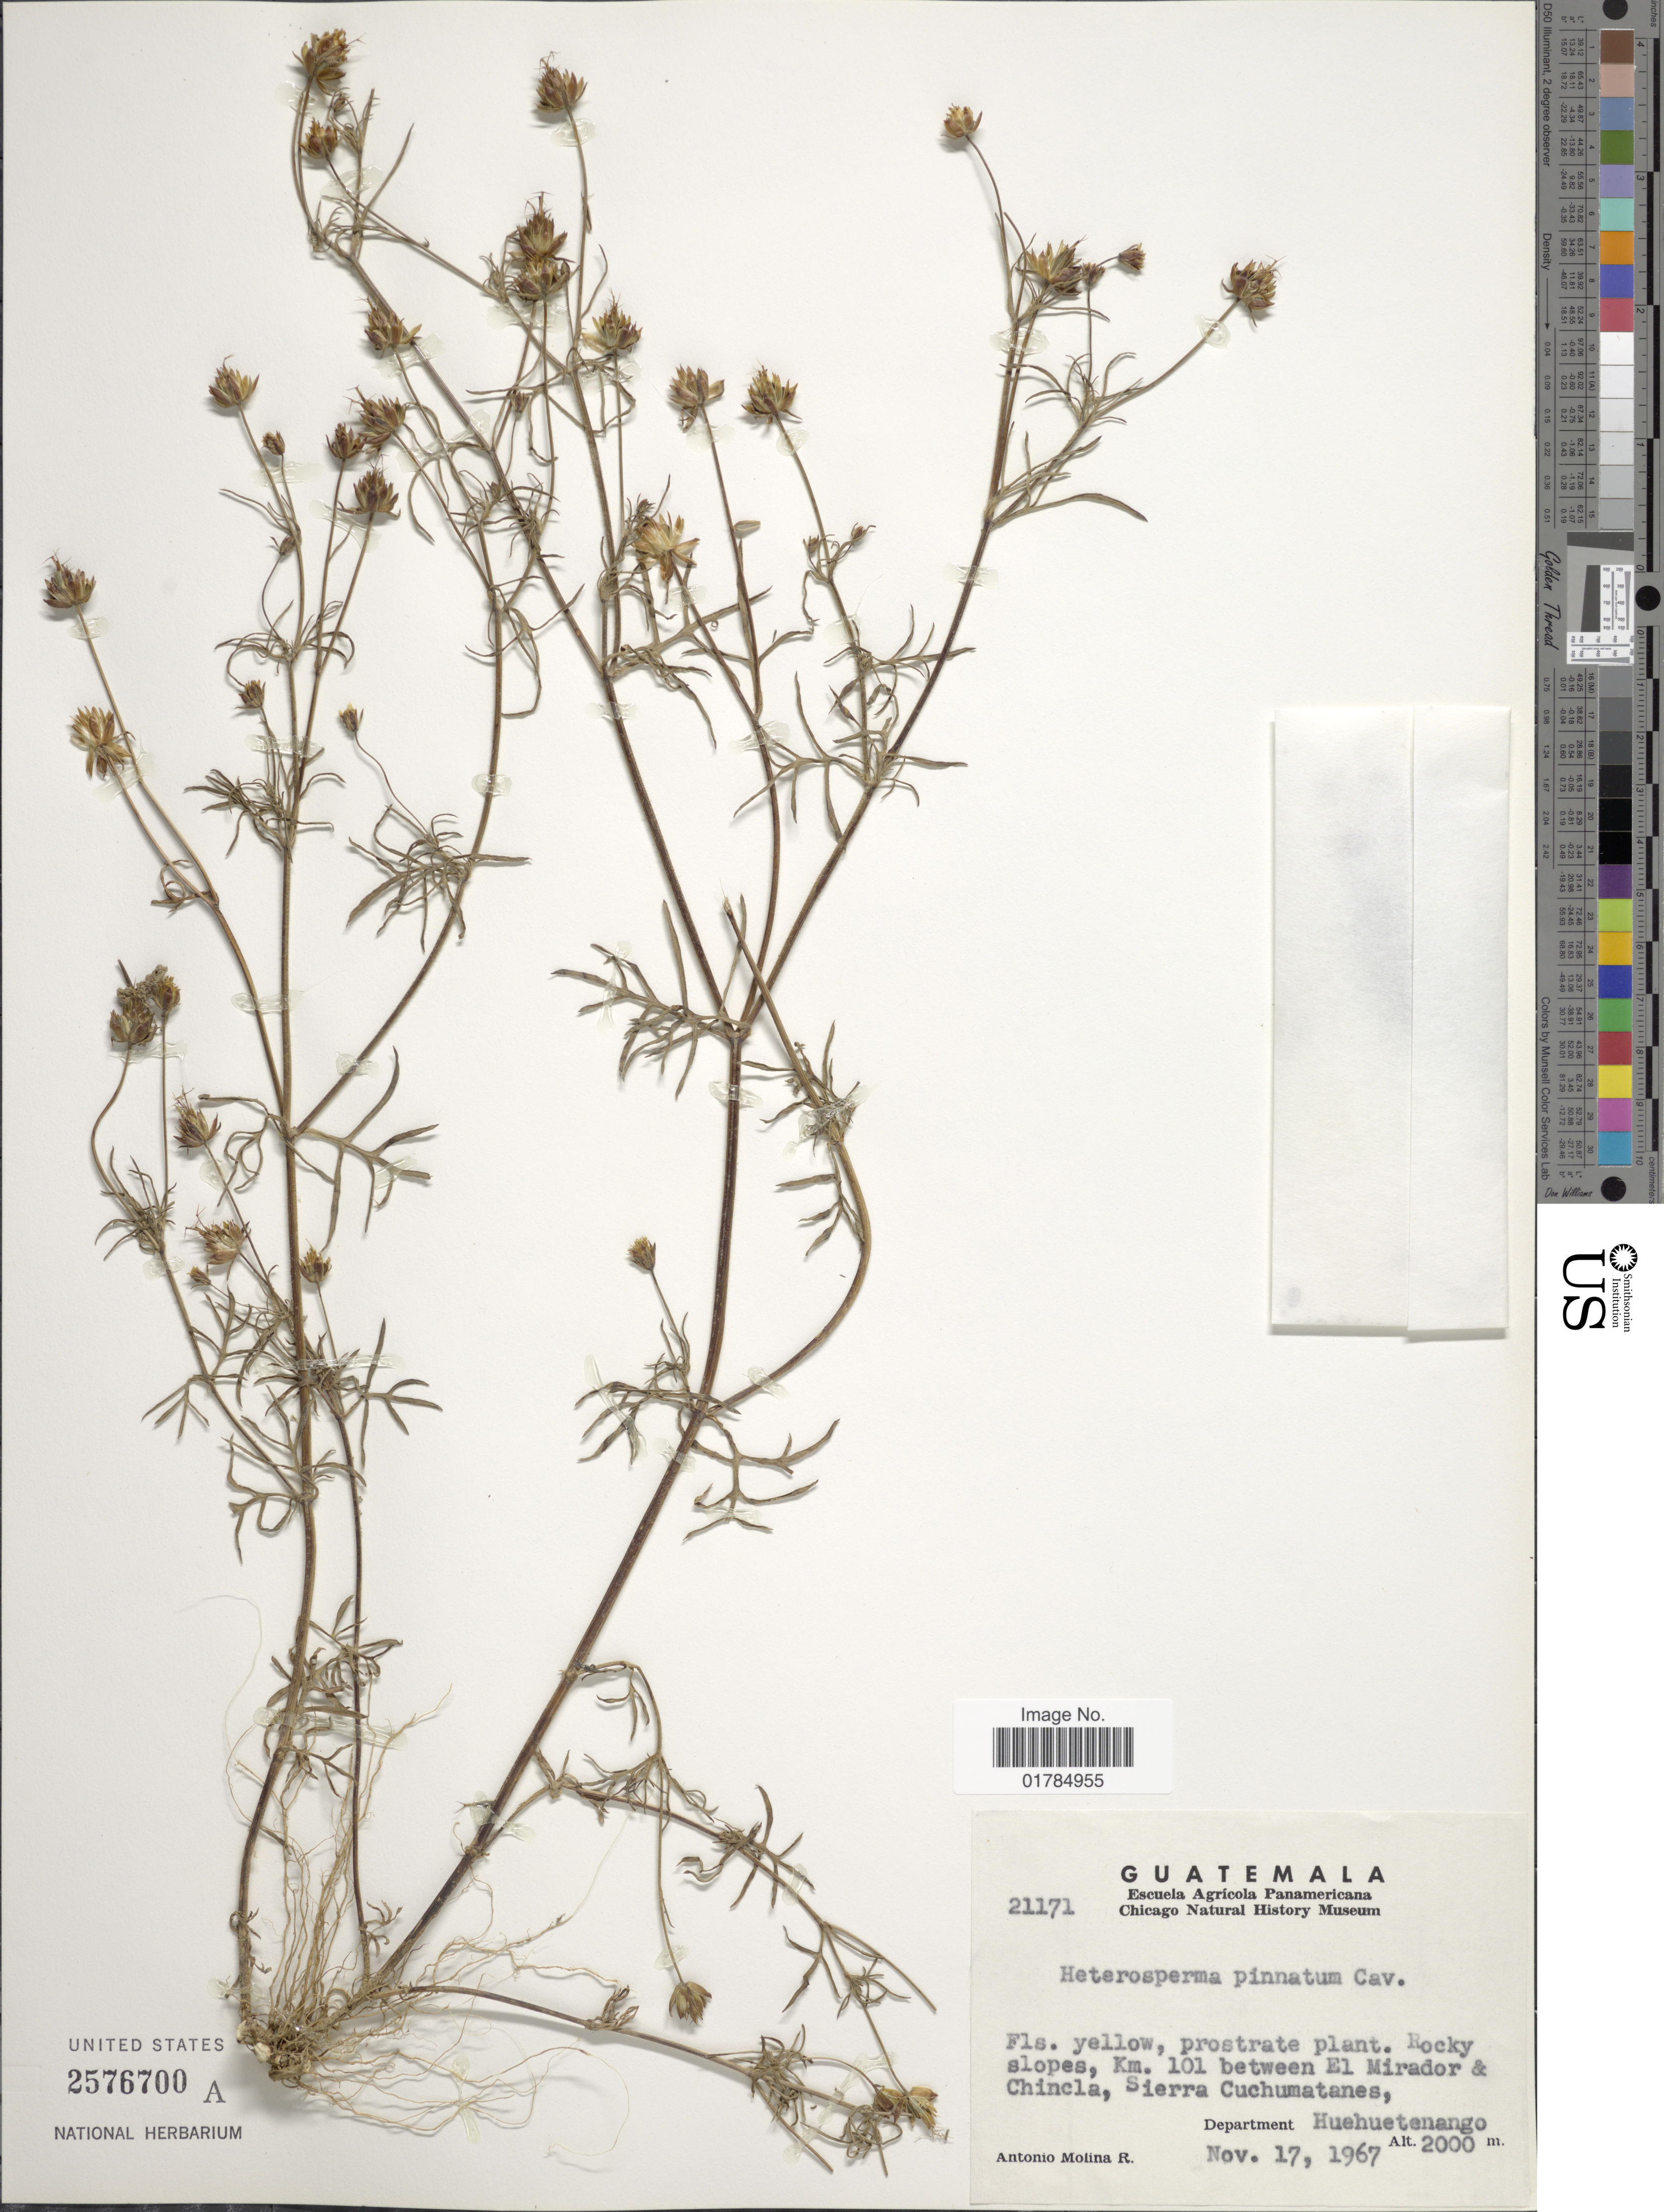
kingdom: Plantae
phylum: Tracheophyta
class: Magnoliopsida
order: Asterales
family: Asteraceae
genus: Heterosperma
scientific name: Heterosperma pinnatum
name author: Cav.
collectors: A. Molina R.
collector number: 21171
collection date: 1967-11-17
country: Guatemala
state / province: Huehuetenango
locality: Km 101 between El Mirador & Chincla, Sierra Cuchumatanes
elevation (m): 2000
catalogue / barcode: US 2576700A